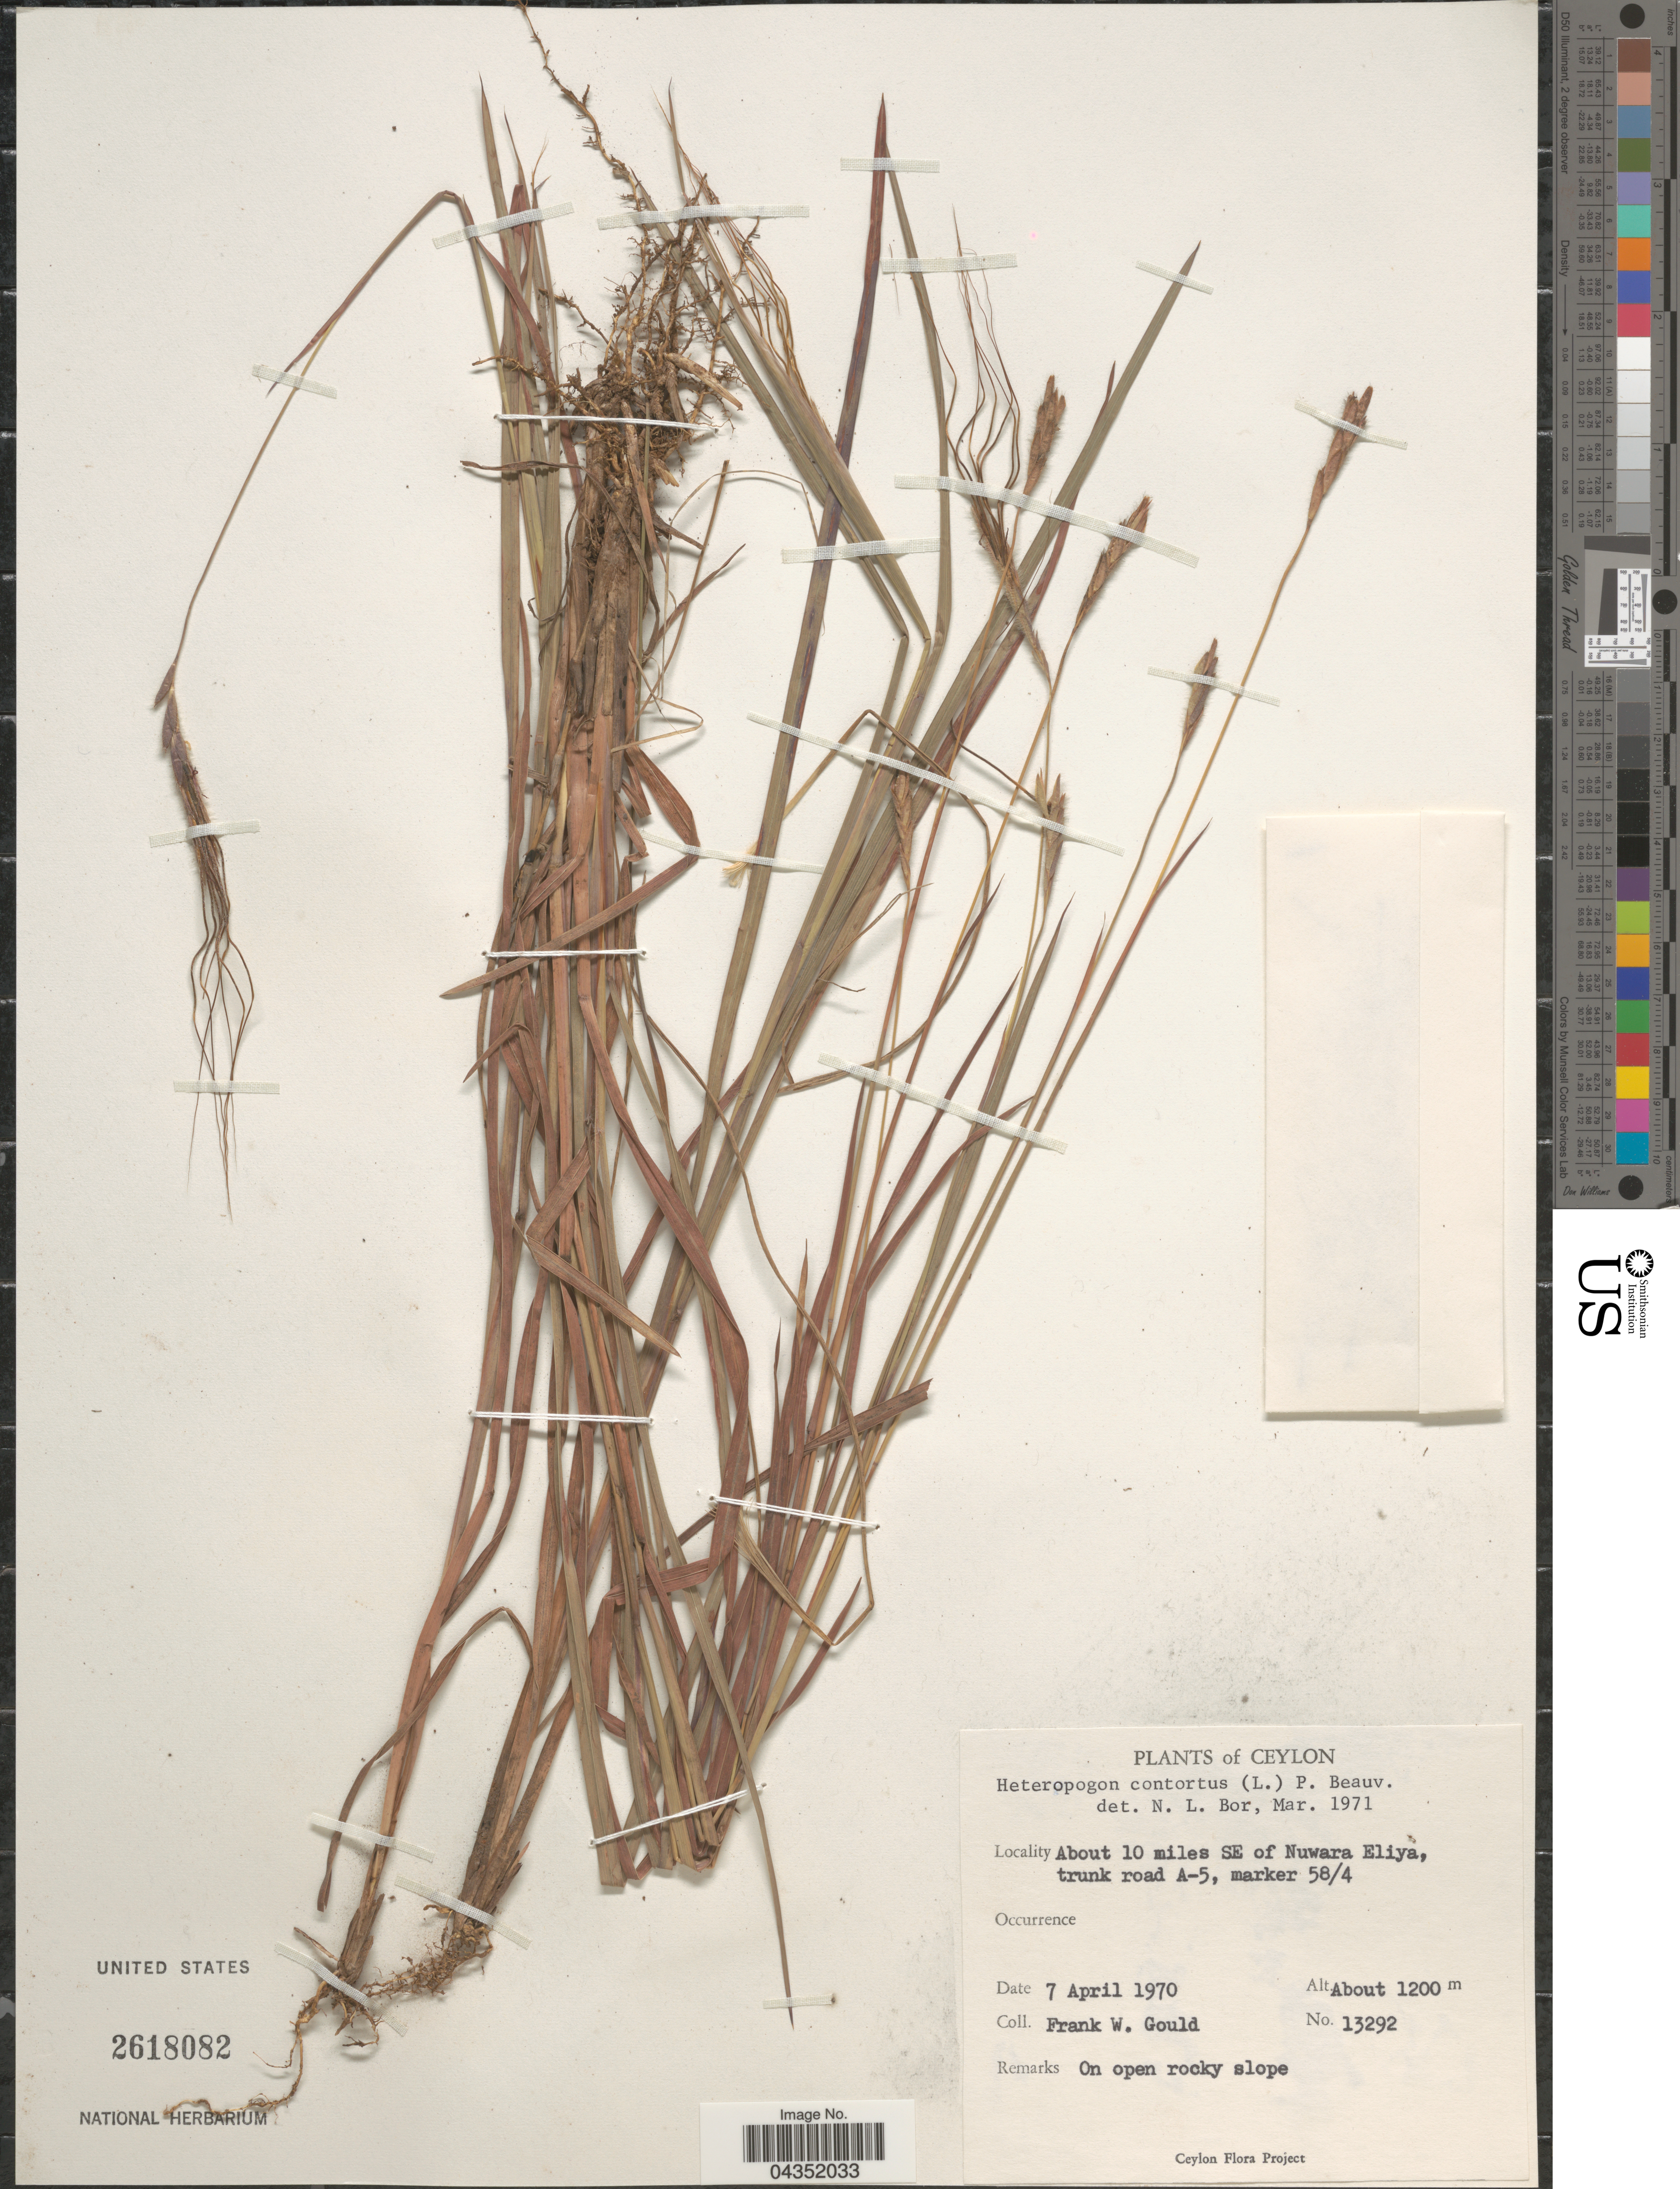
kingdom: Plantae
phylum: Tracheophyta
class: Liliopsida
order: Poales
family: Poaceae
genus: Heteropogon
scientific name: Heteropogon contortus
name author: (L.) P. Beauv. ex Roem. & Schult.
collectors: F. W. Gould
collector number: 13292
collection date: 1970-04-07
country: Sri Lanka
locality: Ceylon. About 10 miles SE of Nuwara Eliya, trunk road A-5, marker 58/4.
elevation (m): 1200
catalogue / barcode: US 2618082